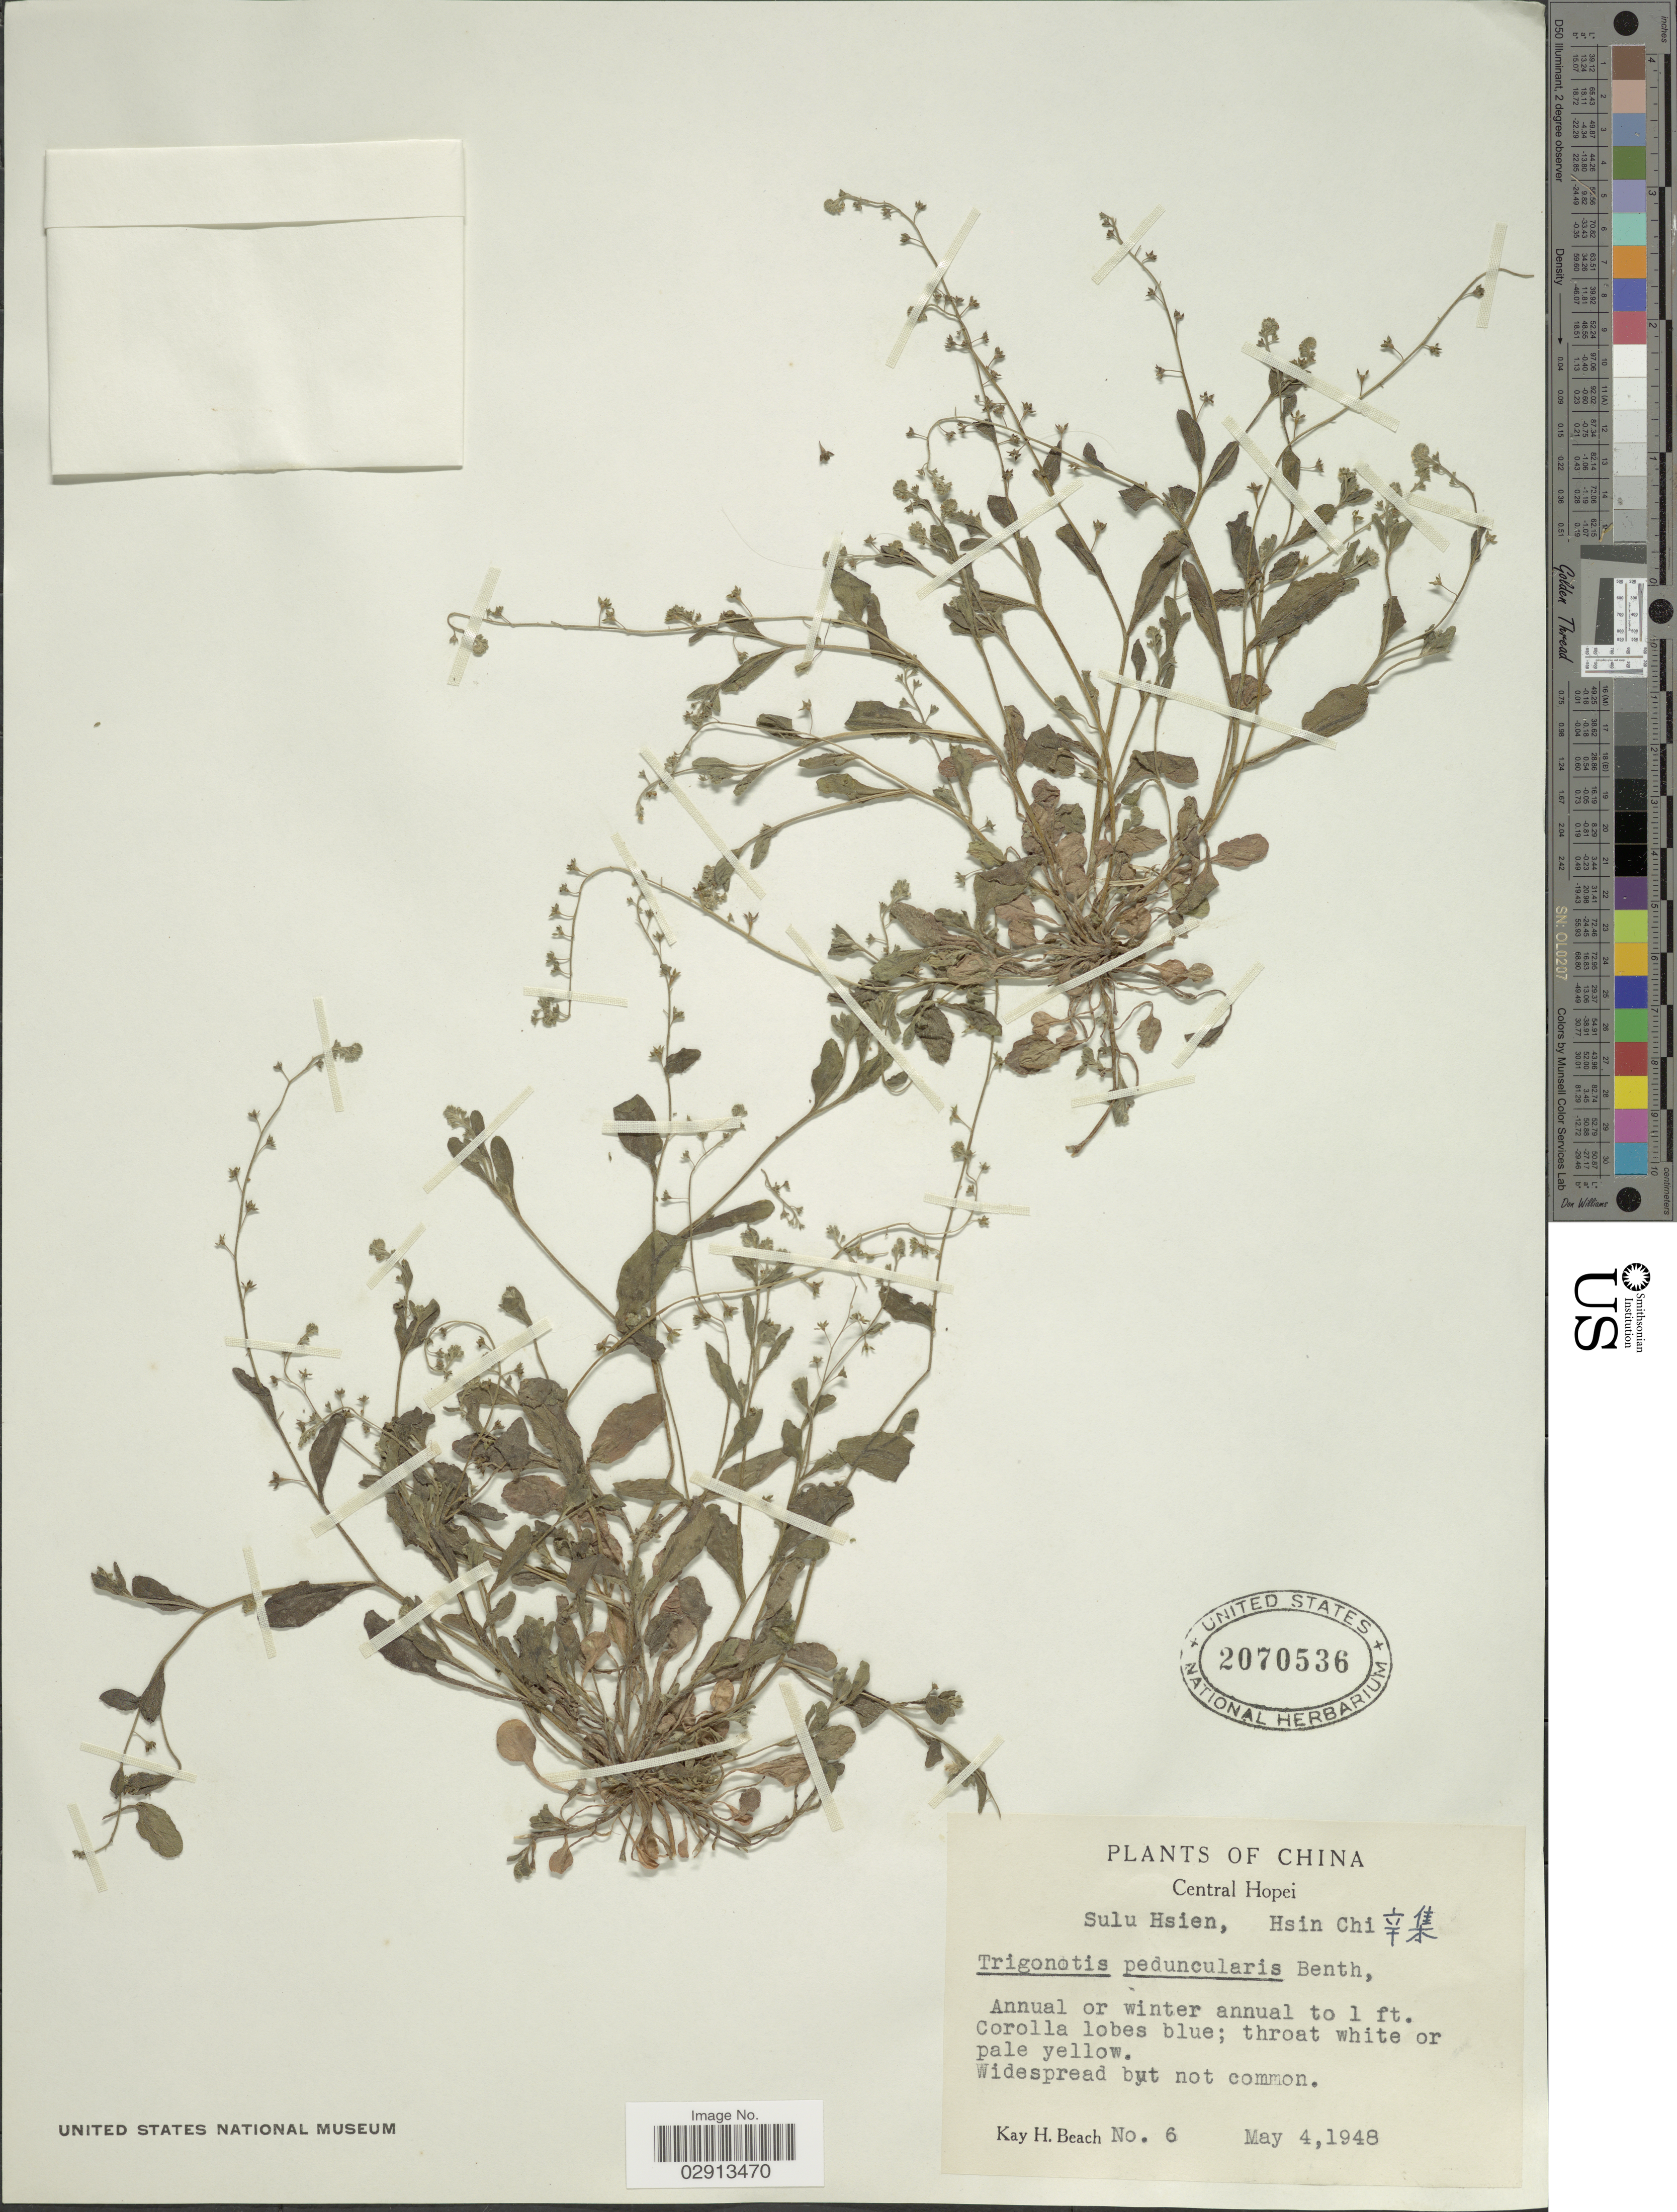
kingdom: Plantae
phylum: Tracheophyta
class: Magnoliopsida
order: Boraginales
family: Boraginaceae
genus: Trigonotis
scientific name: Trigonotis peduncularis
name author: (Trevis.) Benth. ex Baker et al.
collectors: K. H. Beach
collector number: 6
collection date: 1948-05-04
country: China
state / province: Hebei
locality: Central Hopei. Sulu Hsien, Hsin Chi.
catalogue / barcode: US 2070536